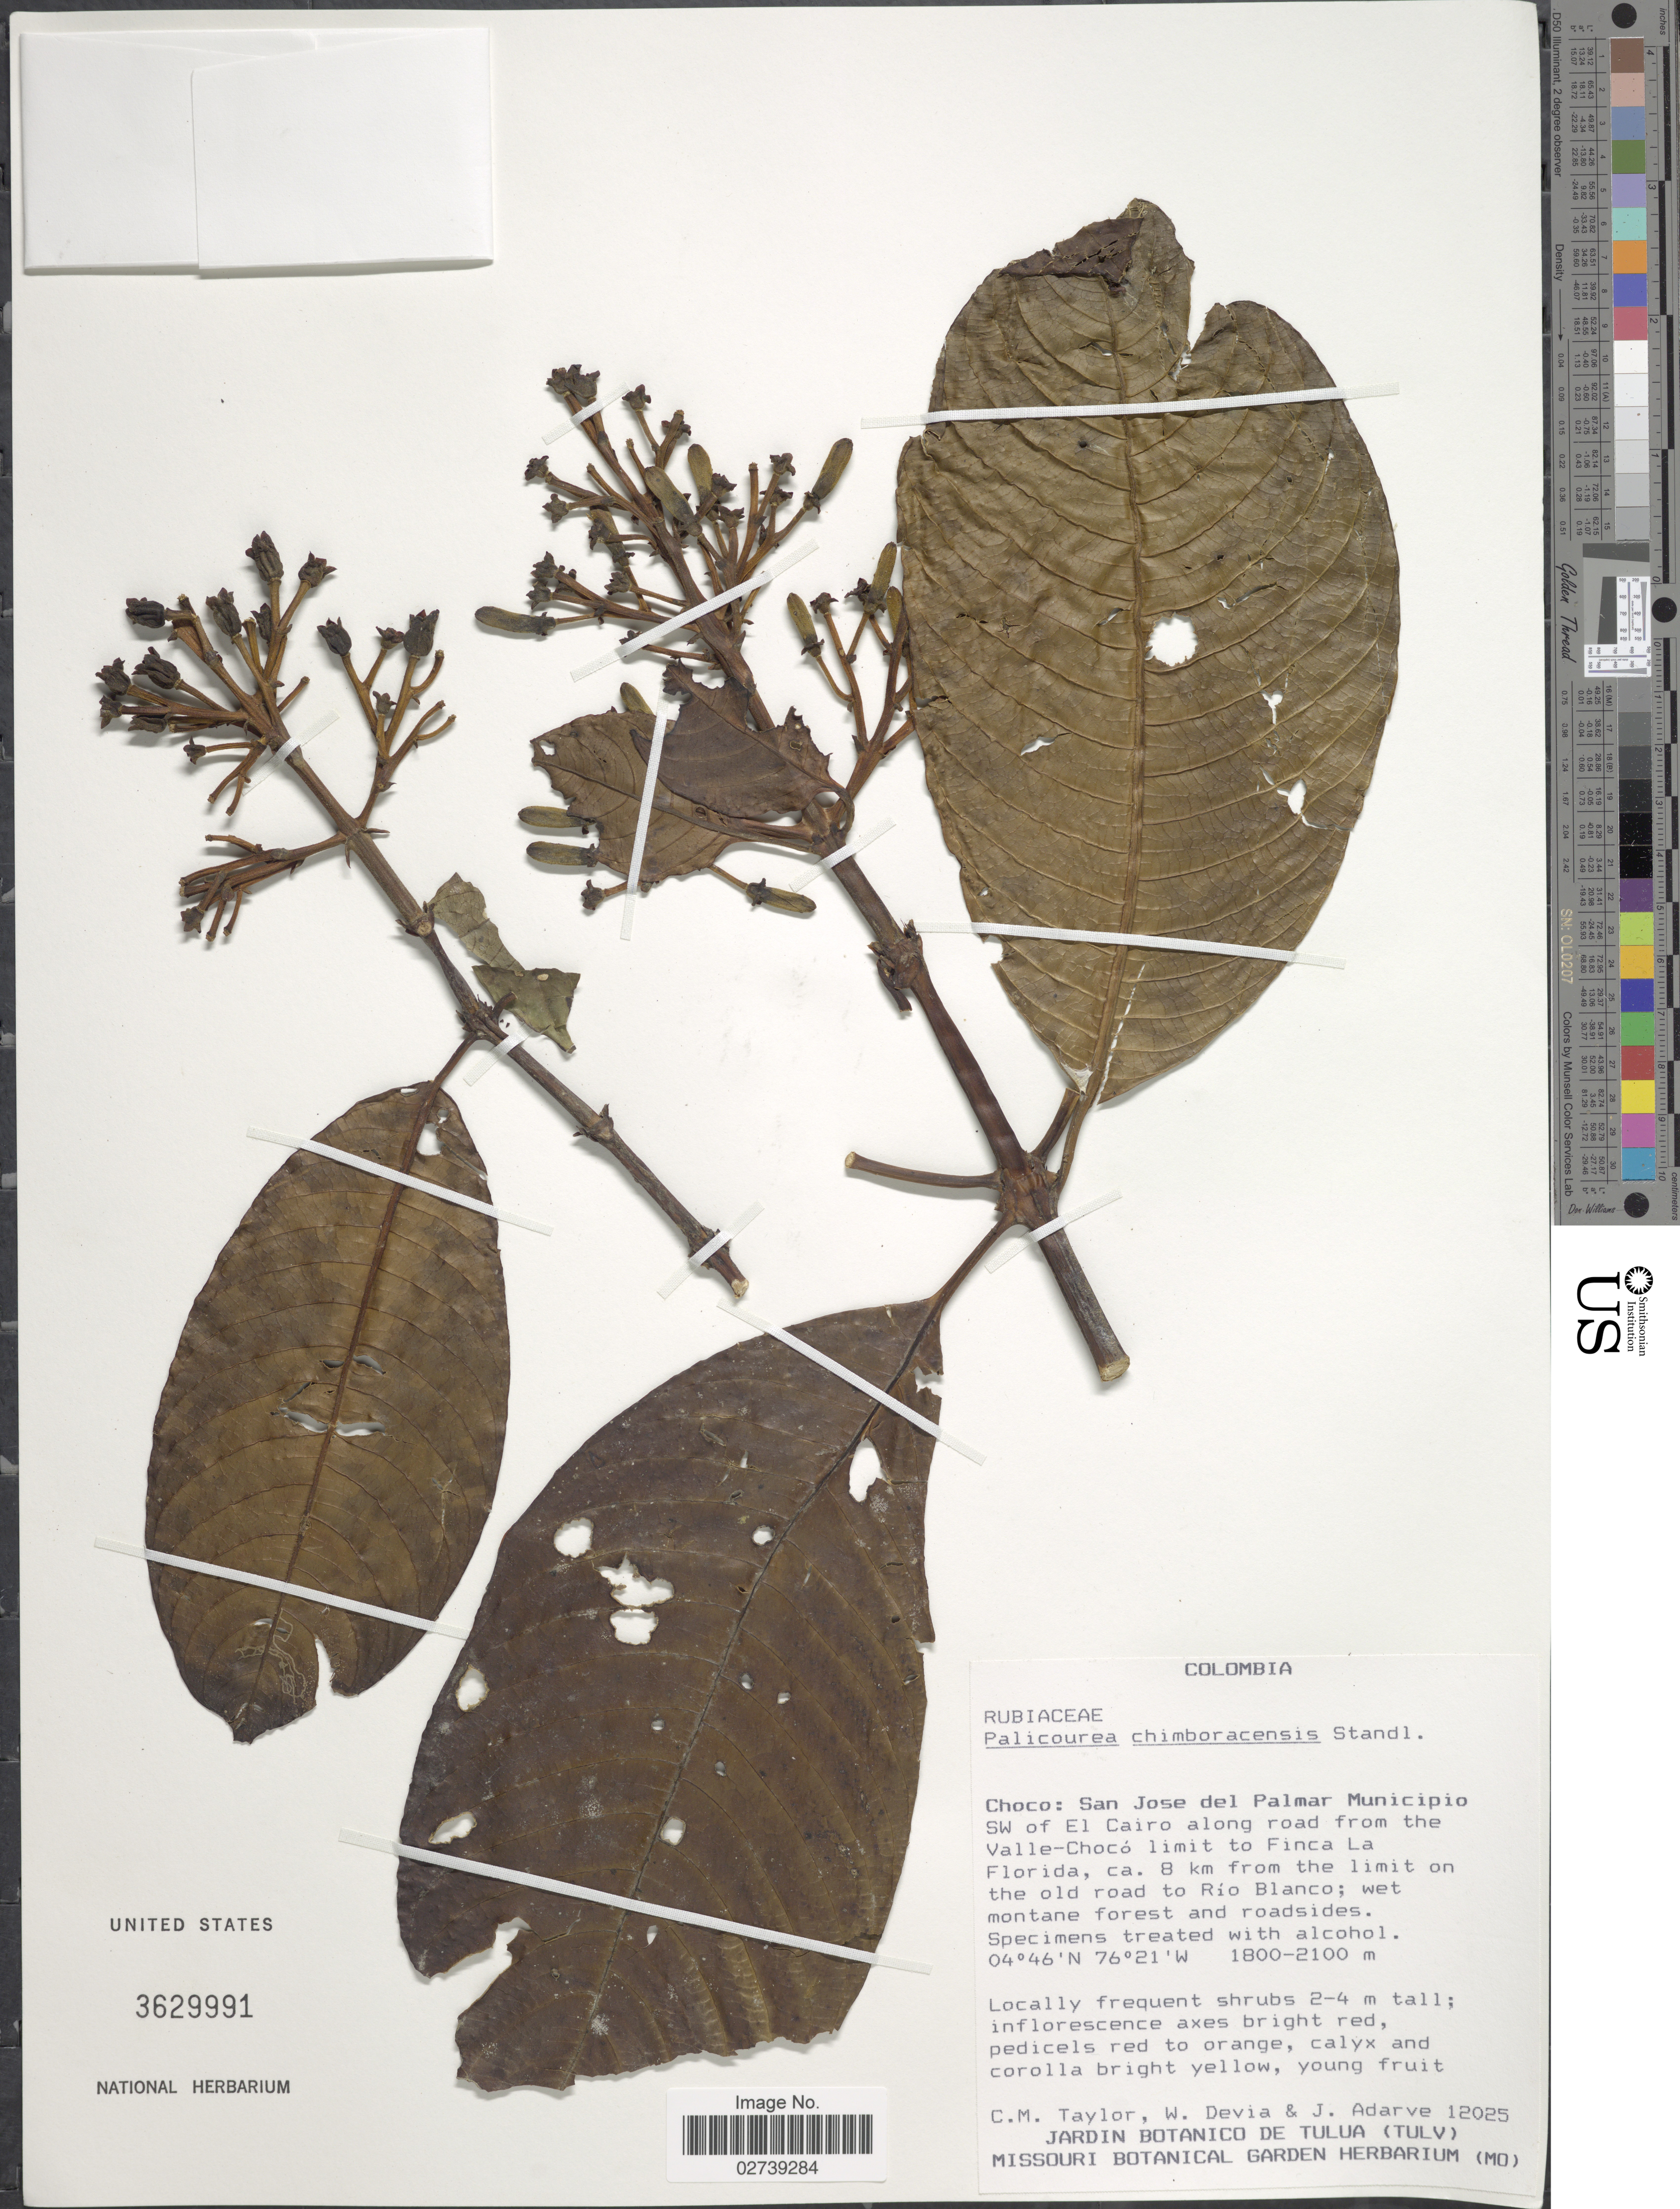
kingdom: Plantae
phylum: Tracheophyta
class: Magnoliopsida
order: Gentianales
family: Rubiaceae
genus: Palicourea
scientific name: Palicourea chimboracensis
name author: Standl.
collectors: C. M. Taylor, W. Devia & J. B. Adarve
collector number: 12025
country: Colombia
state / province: Chocó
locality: San Jose del Palmar Municipio SW of El Cairo along road from the Valle-Choco limit to Finca La Florida, ca. 8 km from the limit on the old road to Rio Blanco; roadsides.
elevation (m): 1800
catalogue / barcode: US 3629991